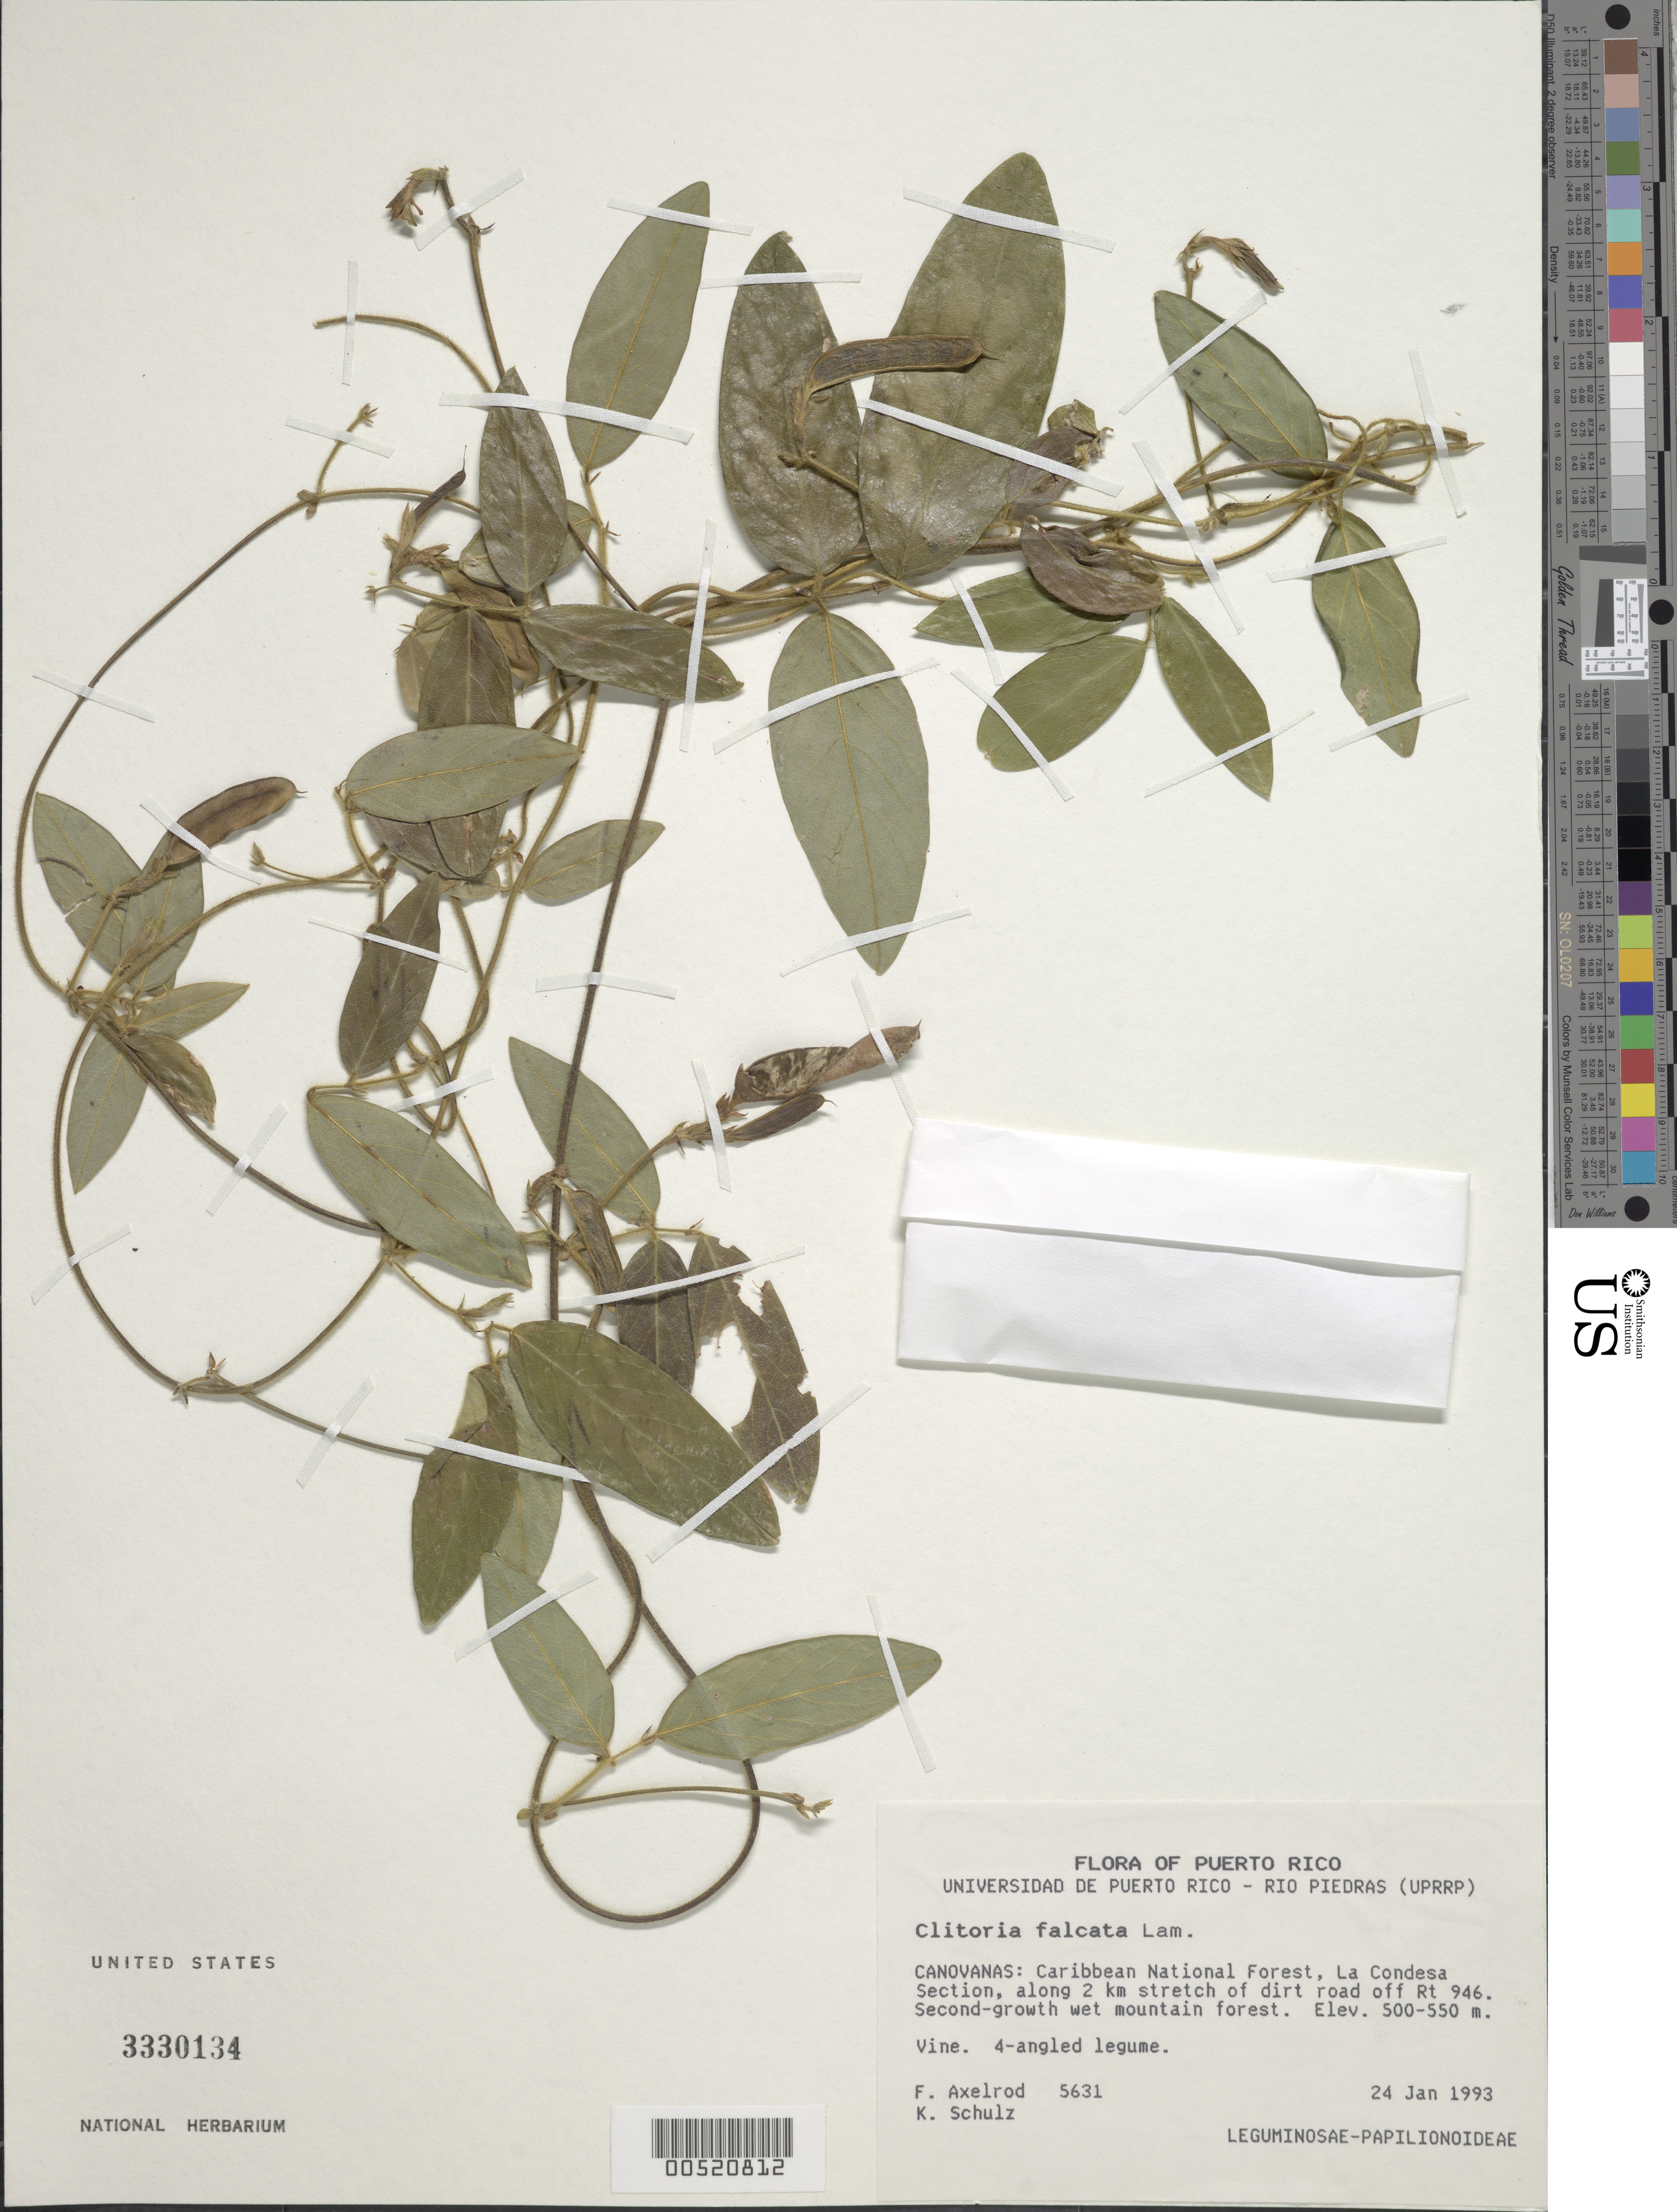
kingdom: Plantae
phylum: Tracheophyta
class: Magnoliopsida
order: Fabales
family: Fabaceae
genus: Clitoria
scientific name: Clitoria rubiginosa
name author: Juss.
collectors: F. S. Axelrod & K. Schulz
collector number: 5631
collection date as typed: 24 Jan 1993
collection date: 1993-01-24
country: Puerto Rico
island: Greater Antilles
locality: Canovanas: Caribbean National Forest, La Condesa Section, along 2 km stretch of dirt road off Rt 946.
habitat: Second-growth wet mountain forest.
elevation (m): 500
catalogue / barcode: US 3330134